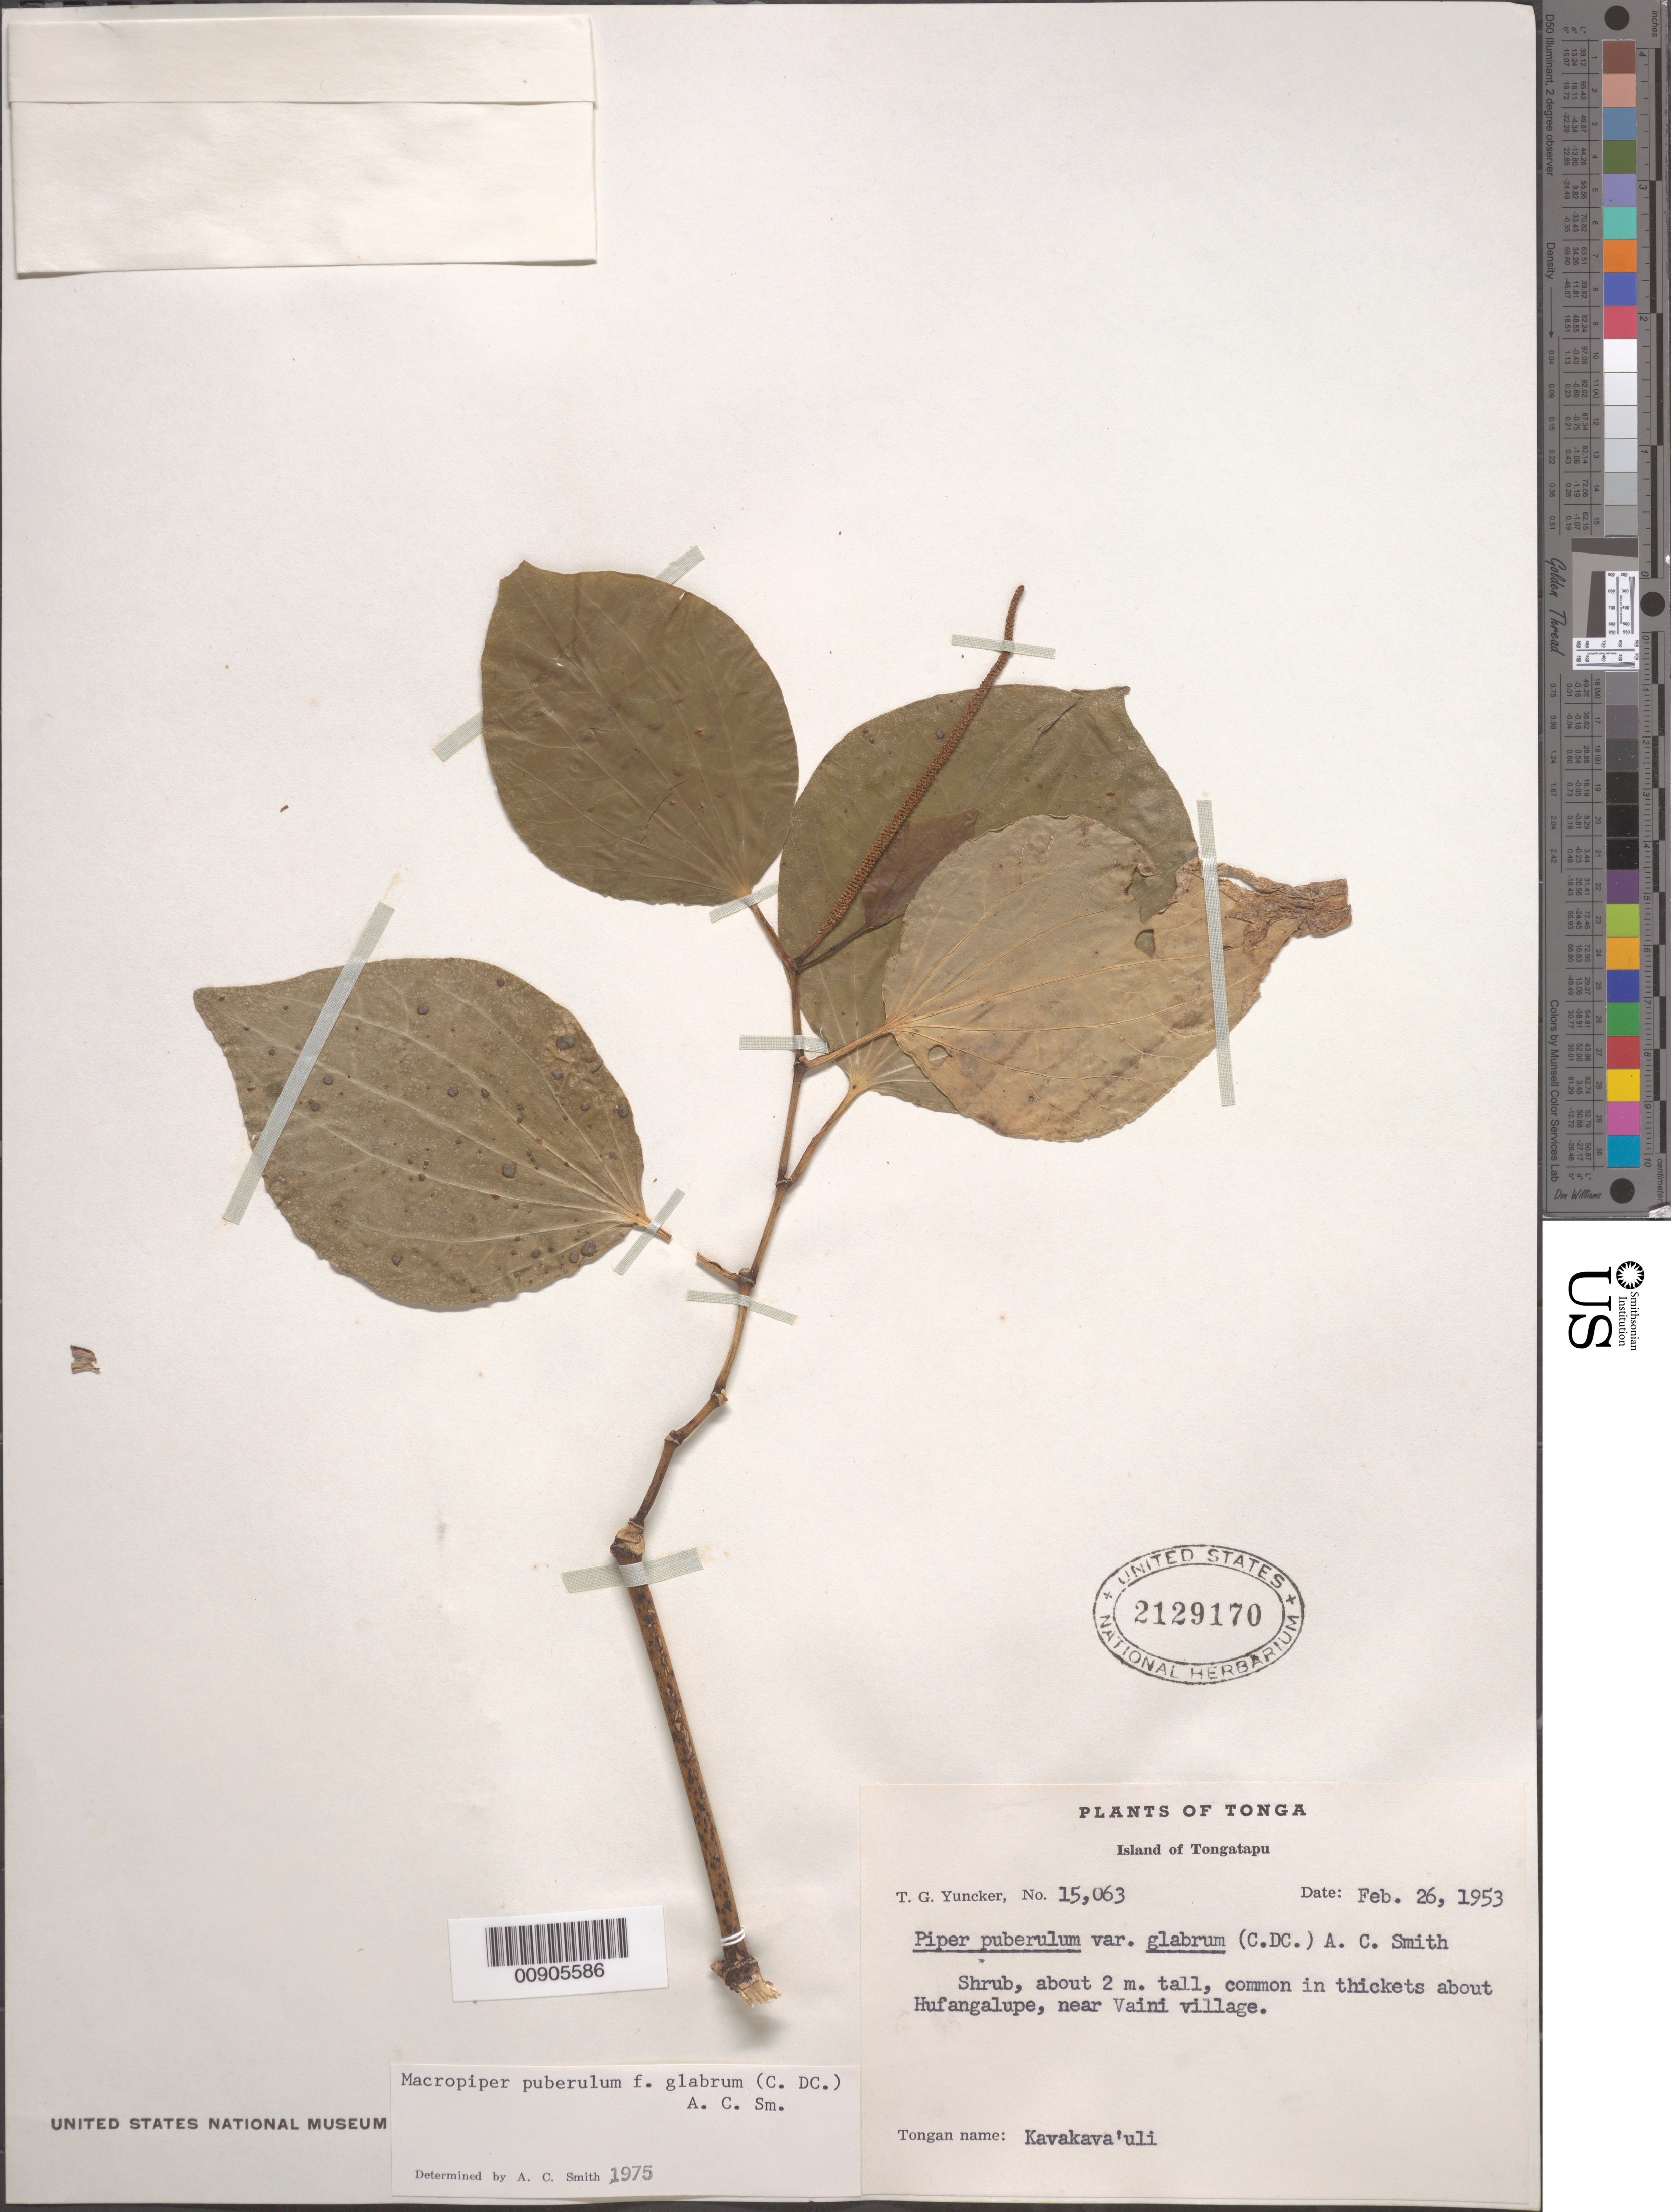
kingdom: Plantae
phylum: Tracheophyta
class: Magnoliopsida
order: Piperales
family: Piperaceae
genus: Piper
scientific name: Piper puberulum var. glabrum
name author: (C. DC.) C.A. Sm.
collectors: T. G. Yuncker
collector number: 15063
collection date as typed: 26 Feb 1953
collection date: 1953-02-26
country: Tonga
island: Tongatapu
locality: About Hufangalupe, near Vaini village.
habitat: Common in thickets.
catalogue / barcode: US 2129170